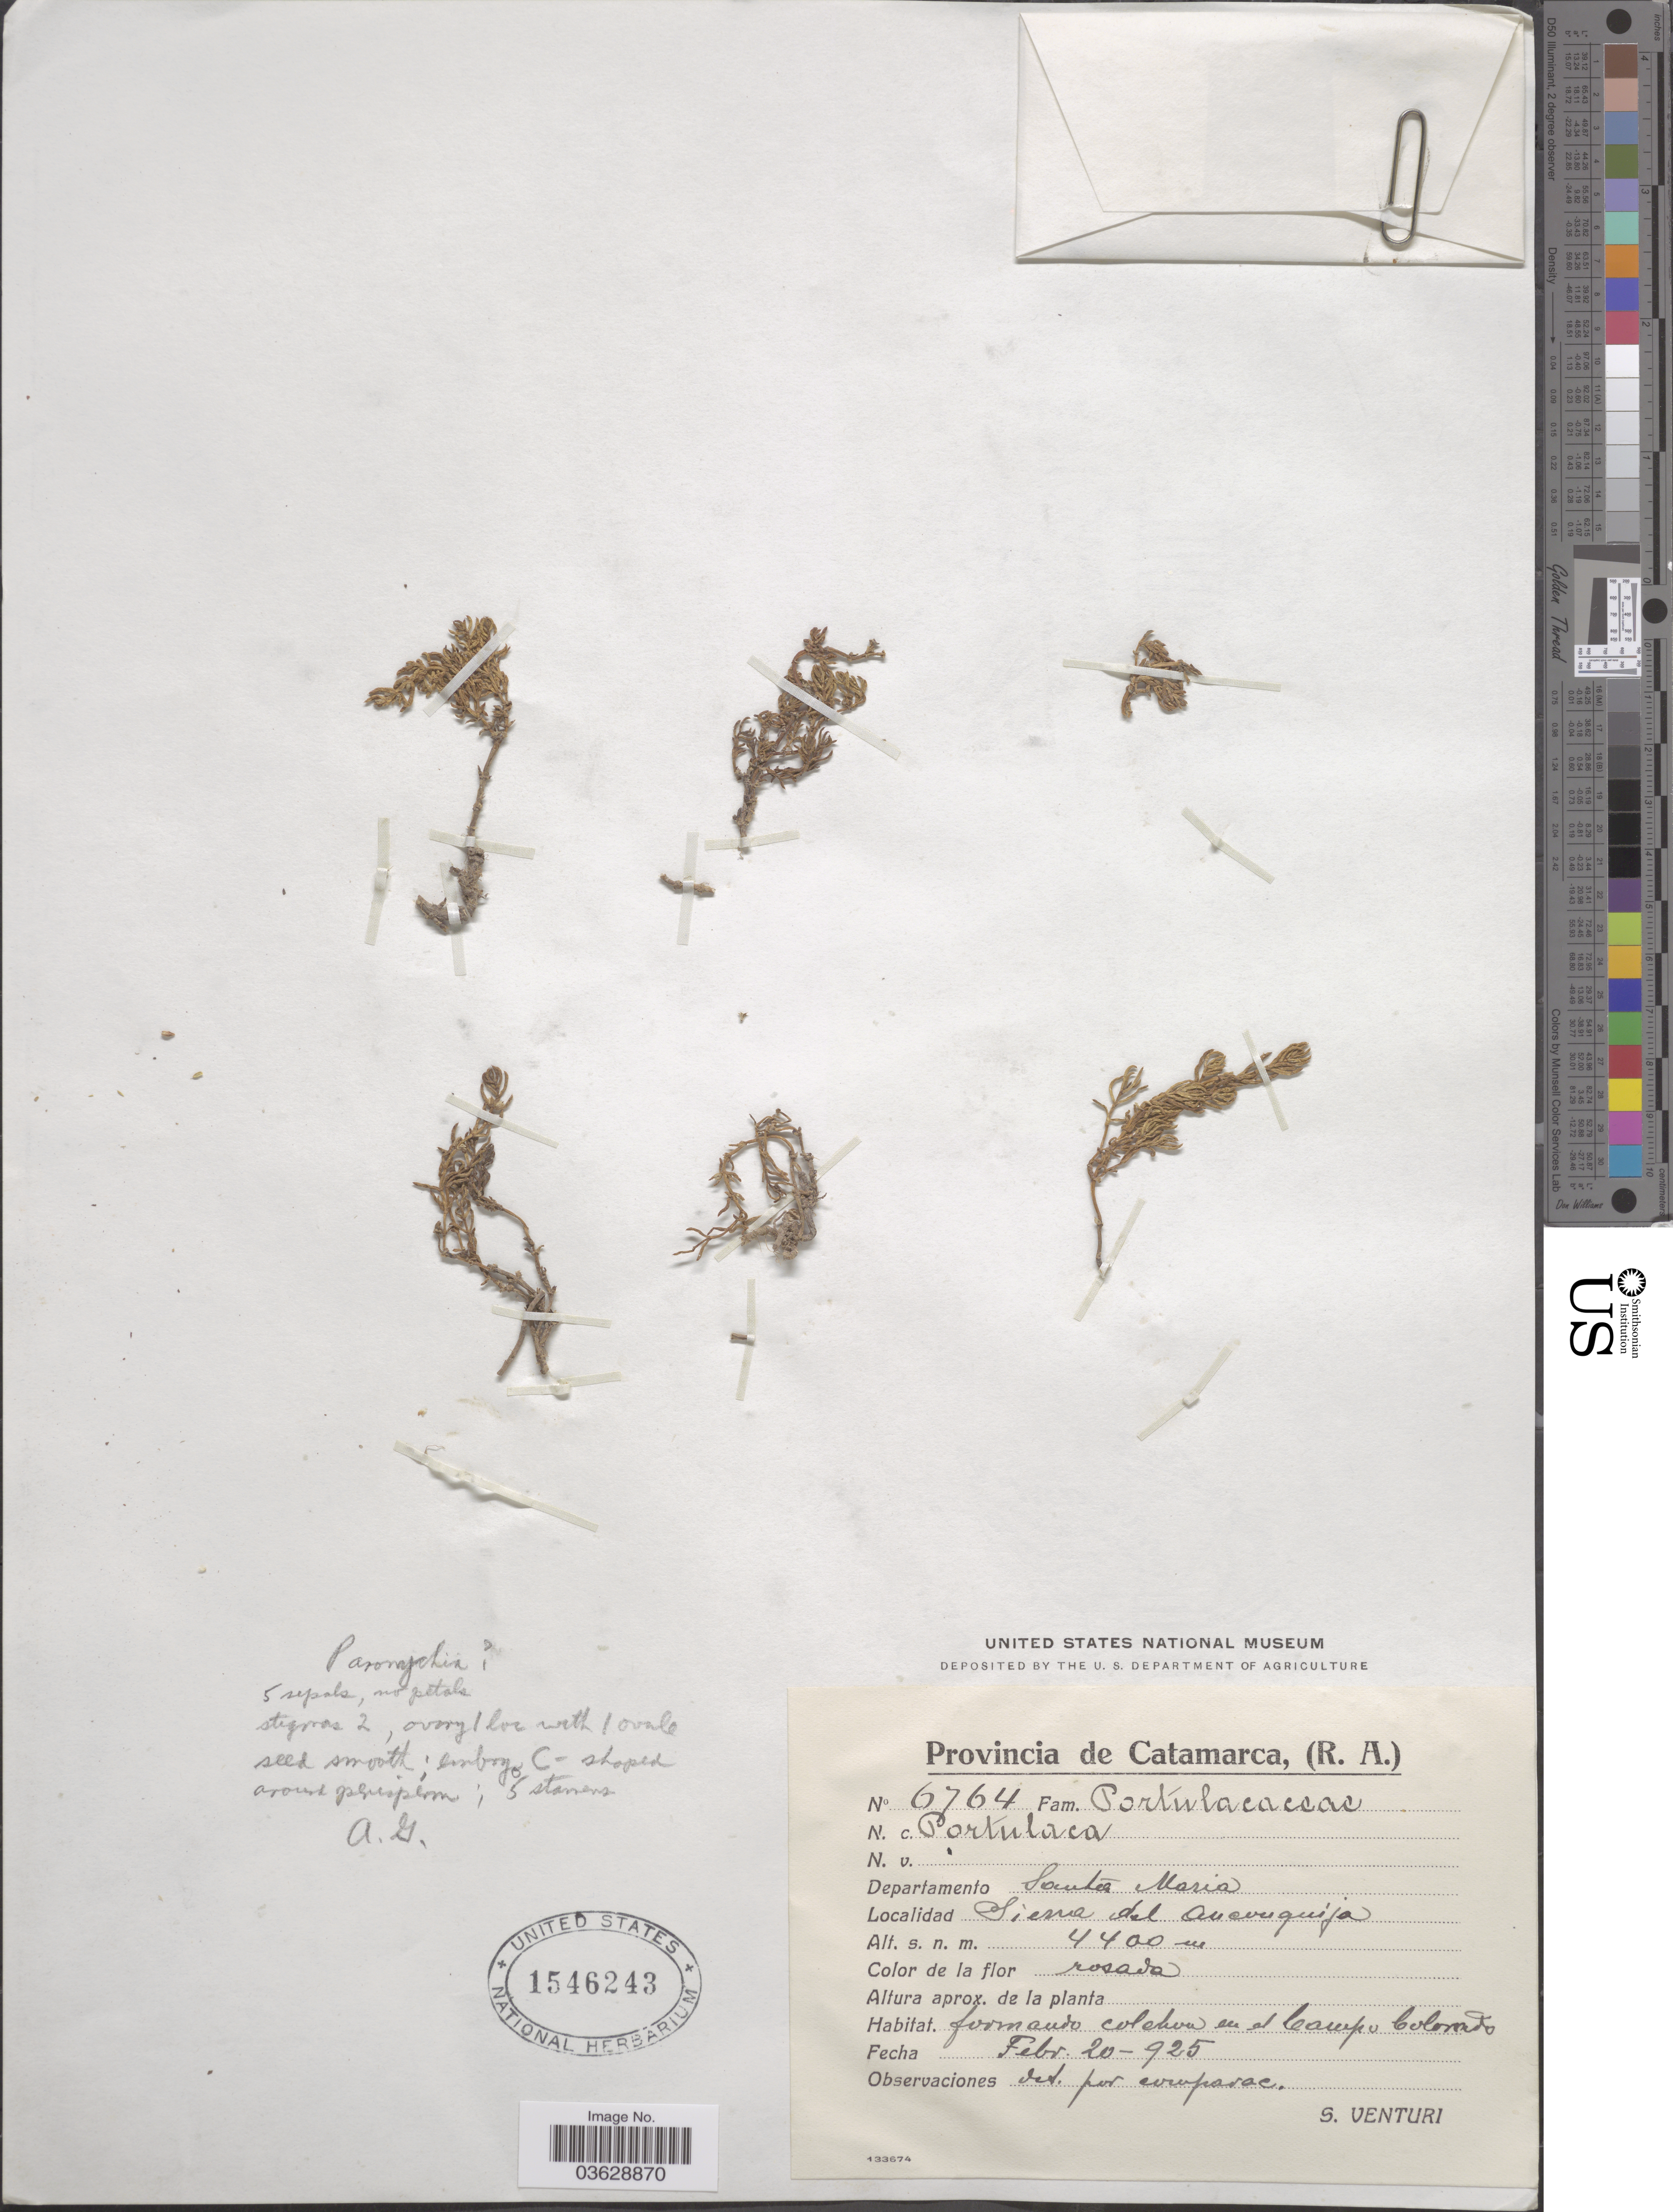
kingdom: Plantae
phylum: Tracheophyta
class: Magnoliopsida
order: Caryophyllales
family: Caryophyllaceae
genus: Paronychia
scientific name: Paronychia sp.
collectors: S. Venturi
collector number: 6764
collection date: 1925-02-20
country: Argentina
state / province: Catamarca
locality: Departamento Santa Maria. Sierra del Anconquija. Formando coletiva en el Campo Colorado.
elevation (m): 4400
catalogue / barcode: US 1546243